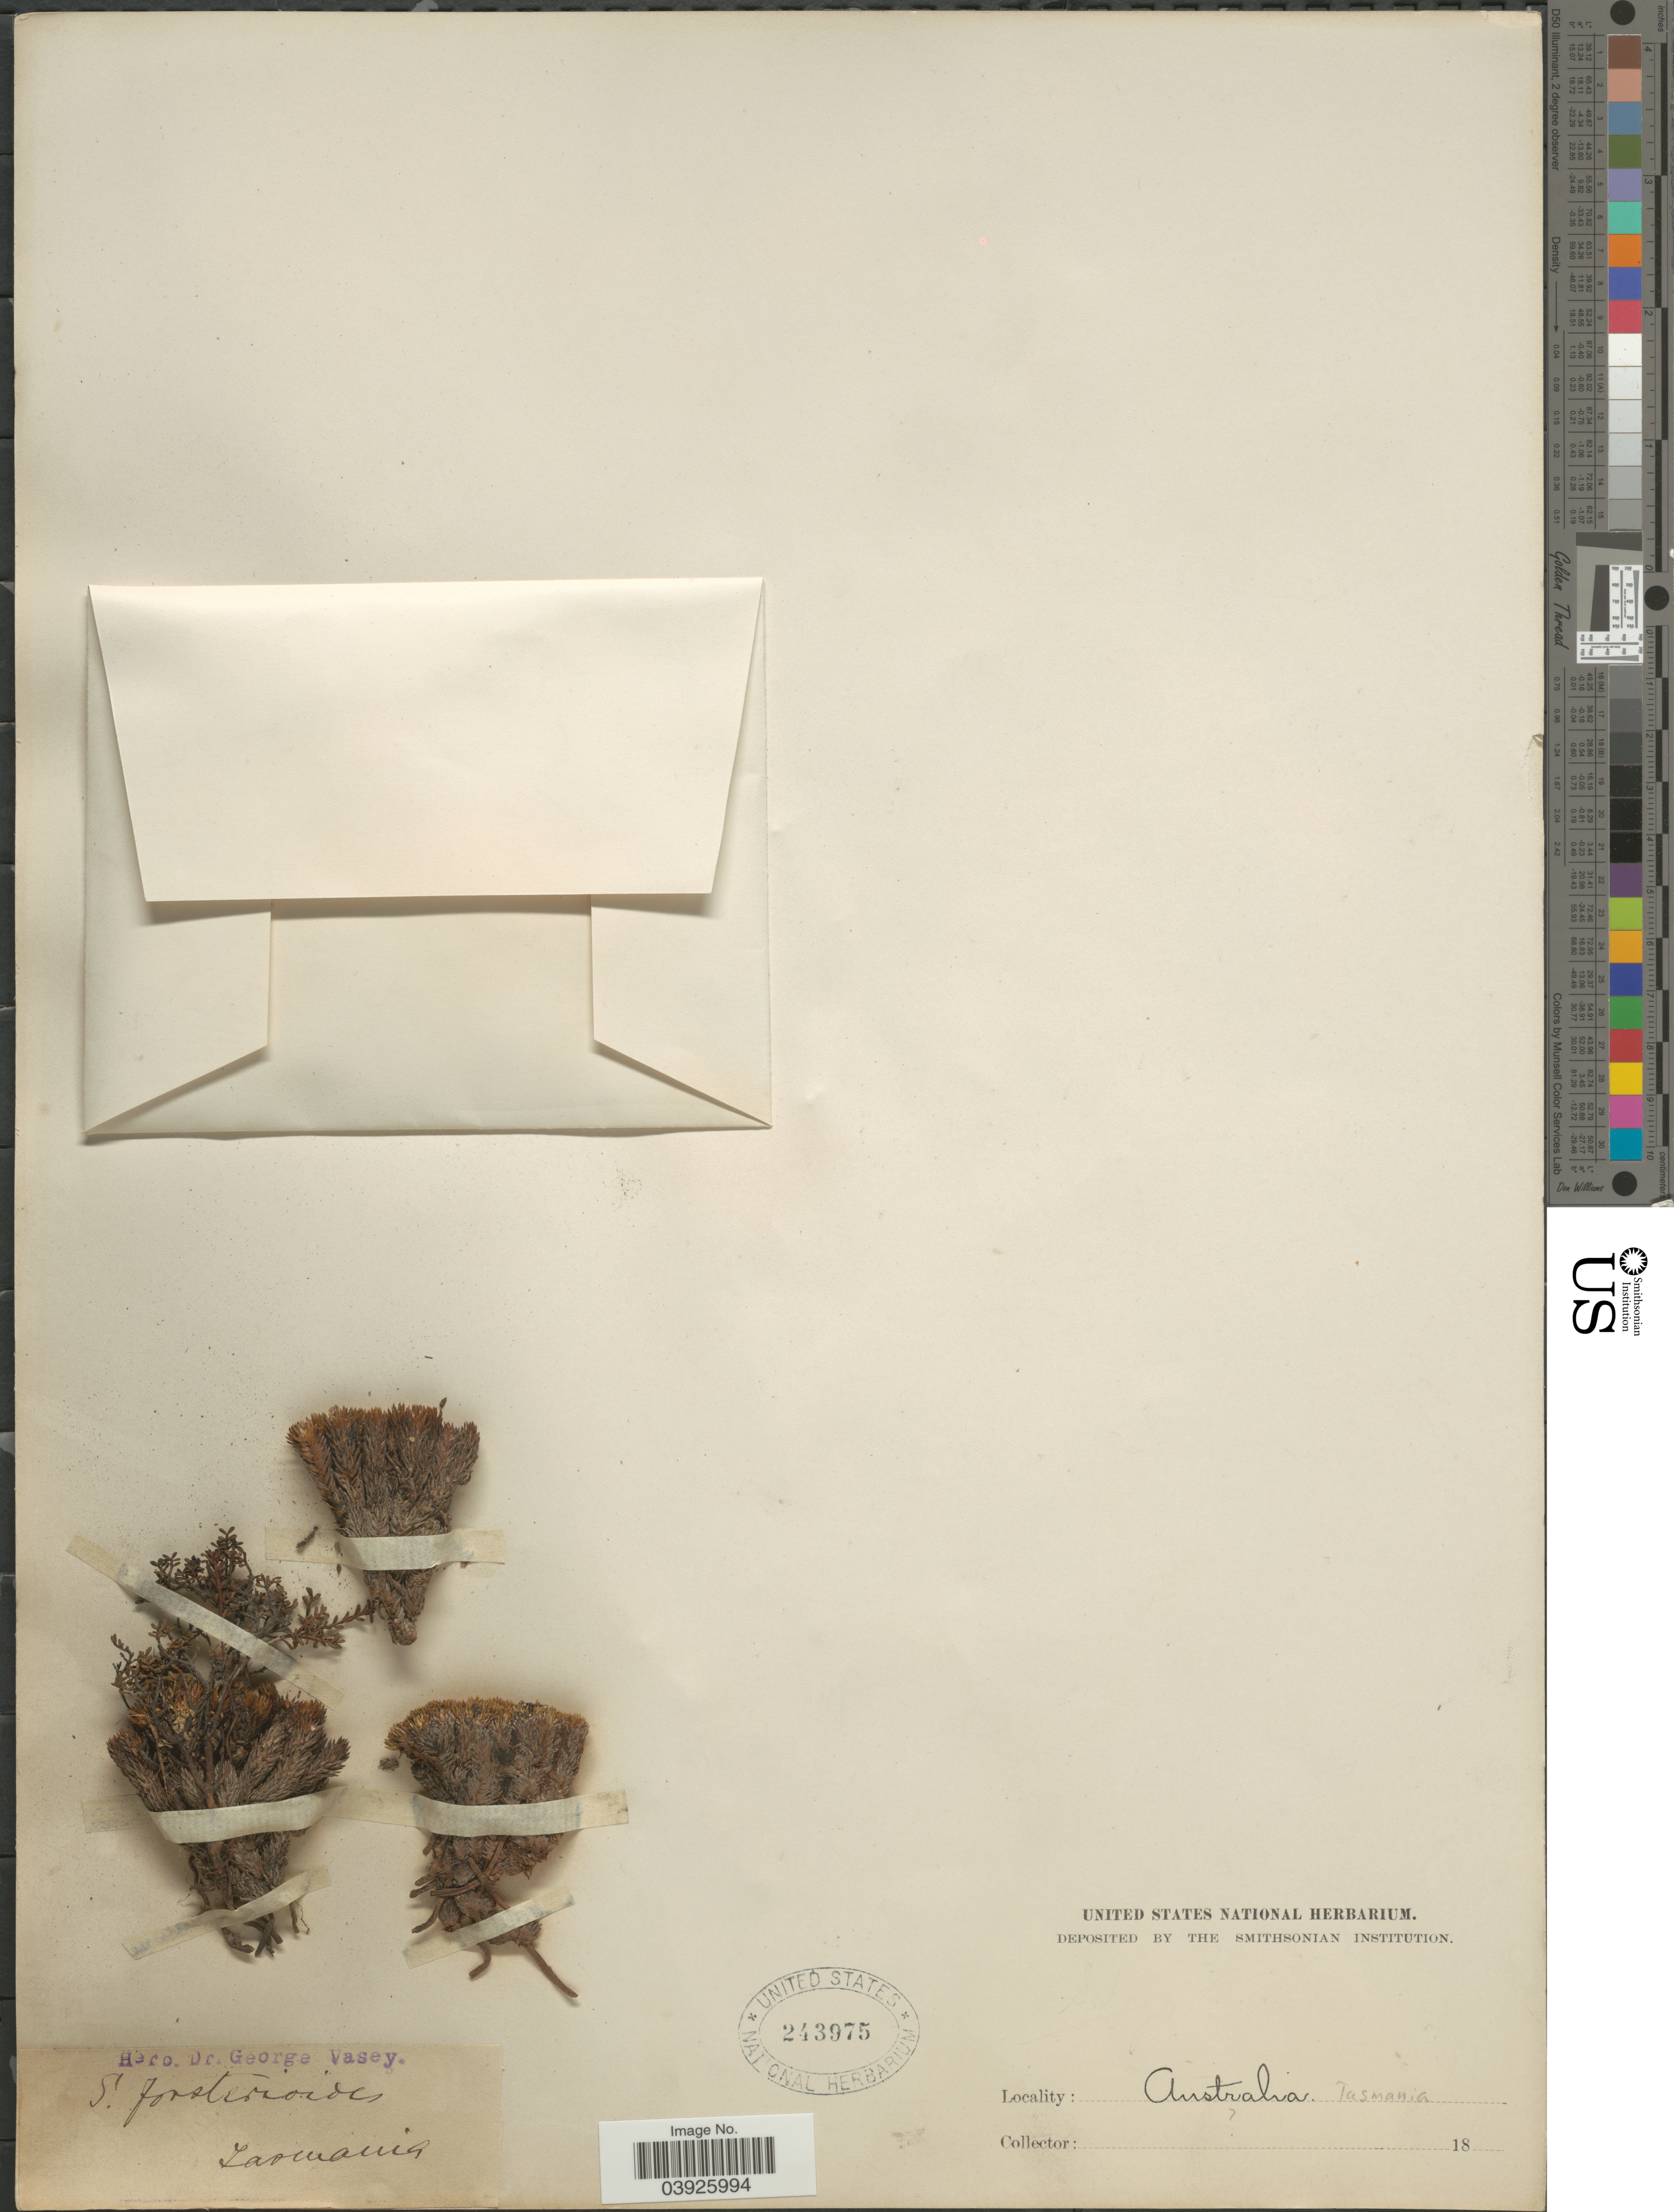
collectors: ex Herb. Dr. Geo Vasey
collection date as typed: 18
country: Australia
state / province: Tasmania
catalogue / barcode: US 243975